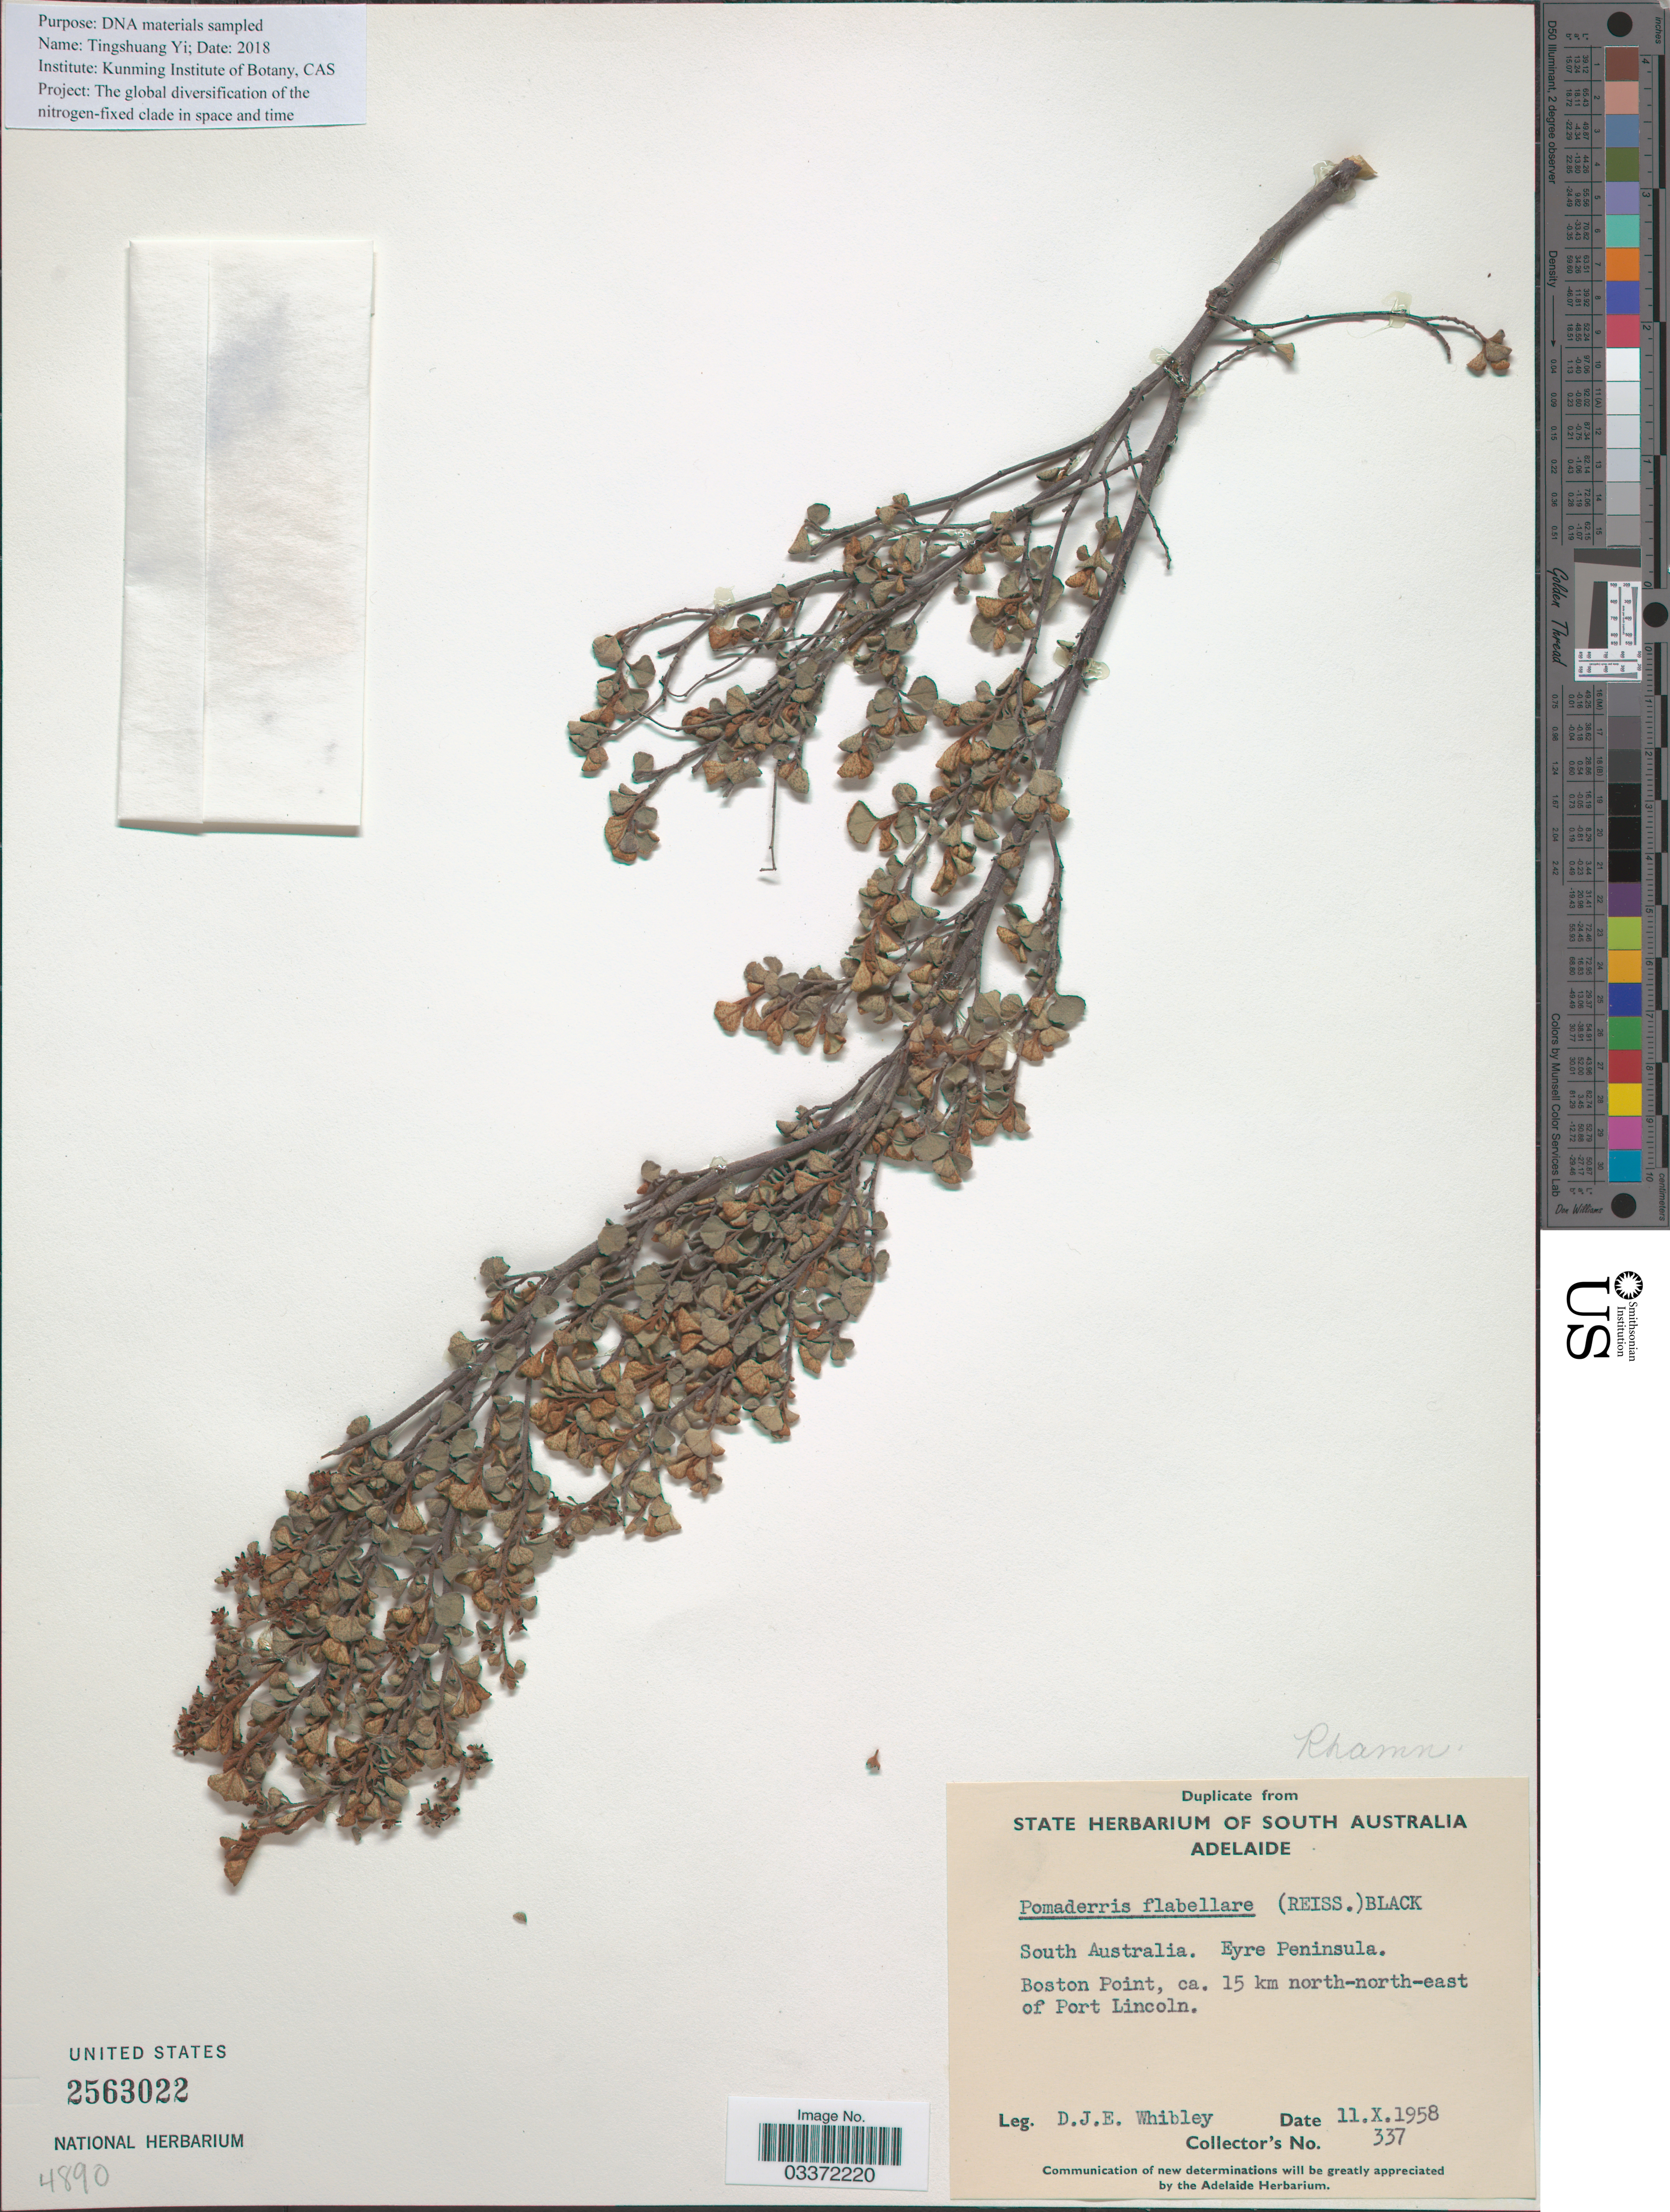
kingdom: Plantae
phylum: Tracheophyta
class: Magnoliopsida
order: Rosales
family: Rhamnaceae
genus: Pomaderris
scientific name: Pomaderris flabellaris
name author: J.M. Black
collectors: D. Whibley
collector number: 337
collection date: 1958-10-11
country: Australia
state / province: South Australia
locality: Eyre Peninsula, Boston Point, ca. 15 km north-north-east of Port Lincoln.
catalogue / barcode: US 2563022